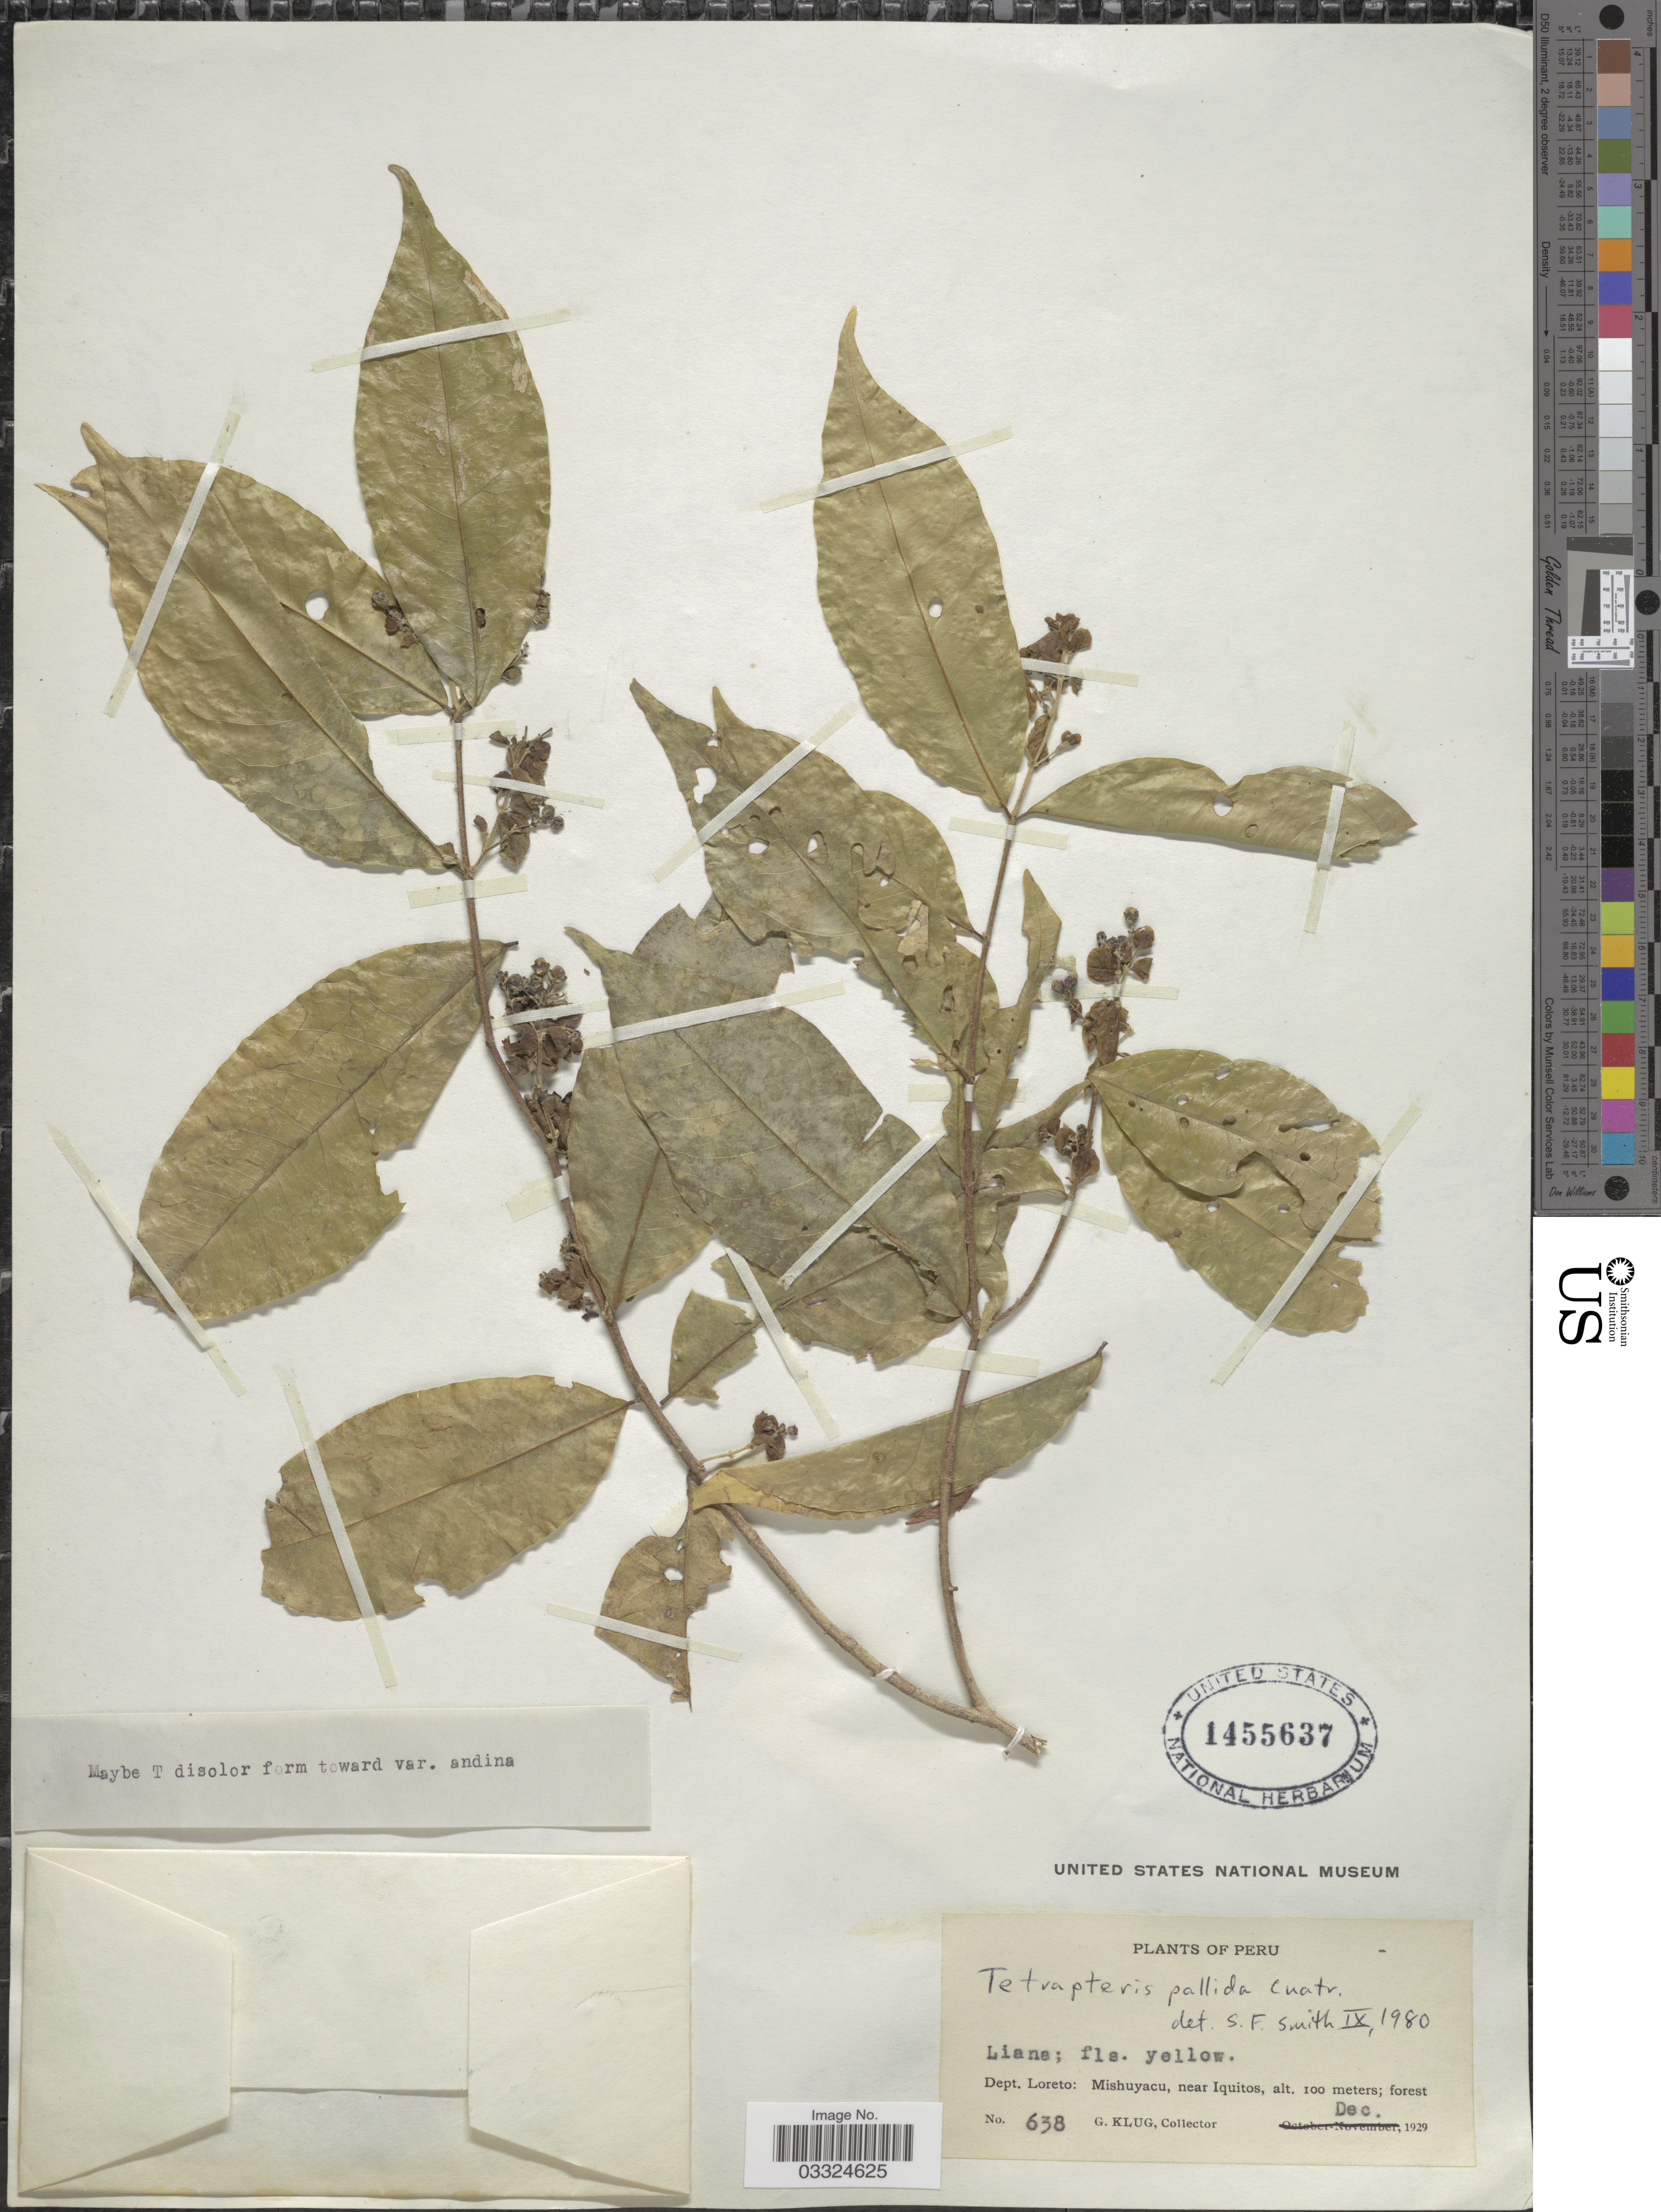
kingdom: Plantae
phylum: Tracheophyta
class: Magnoliopsida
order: Malpighiales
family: Malpighiaceae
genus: Tetrapterys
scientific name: Tetrapterys nitida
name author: A. Juss.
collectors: G. Klug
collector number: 638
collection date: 1929-12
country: Peru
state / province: Loreto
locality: Dept. Loreto: Mishuyacu, near Iquitos.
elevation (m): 100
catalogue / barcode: US 1455637